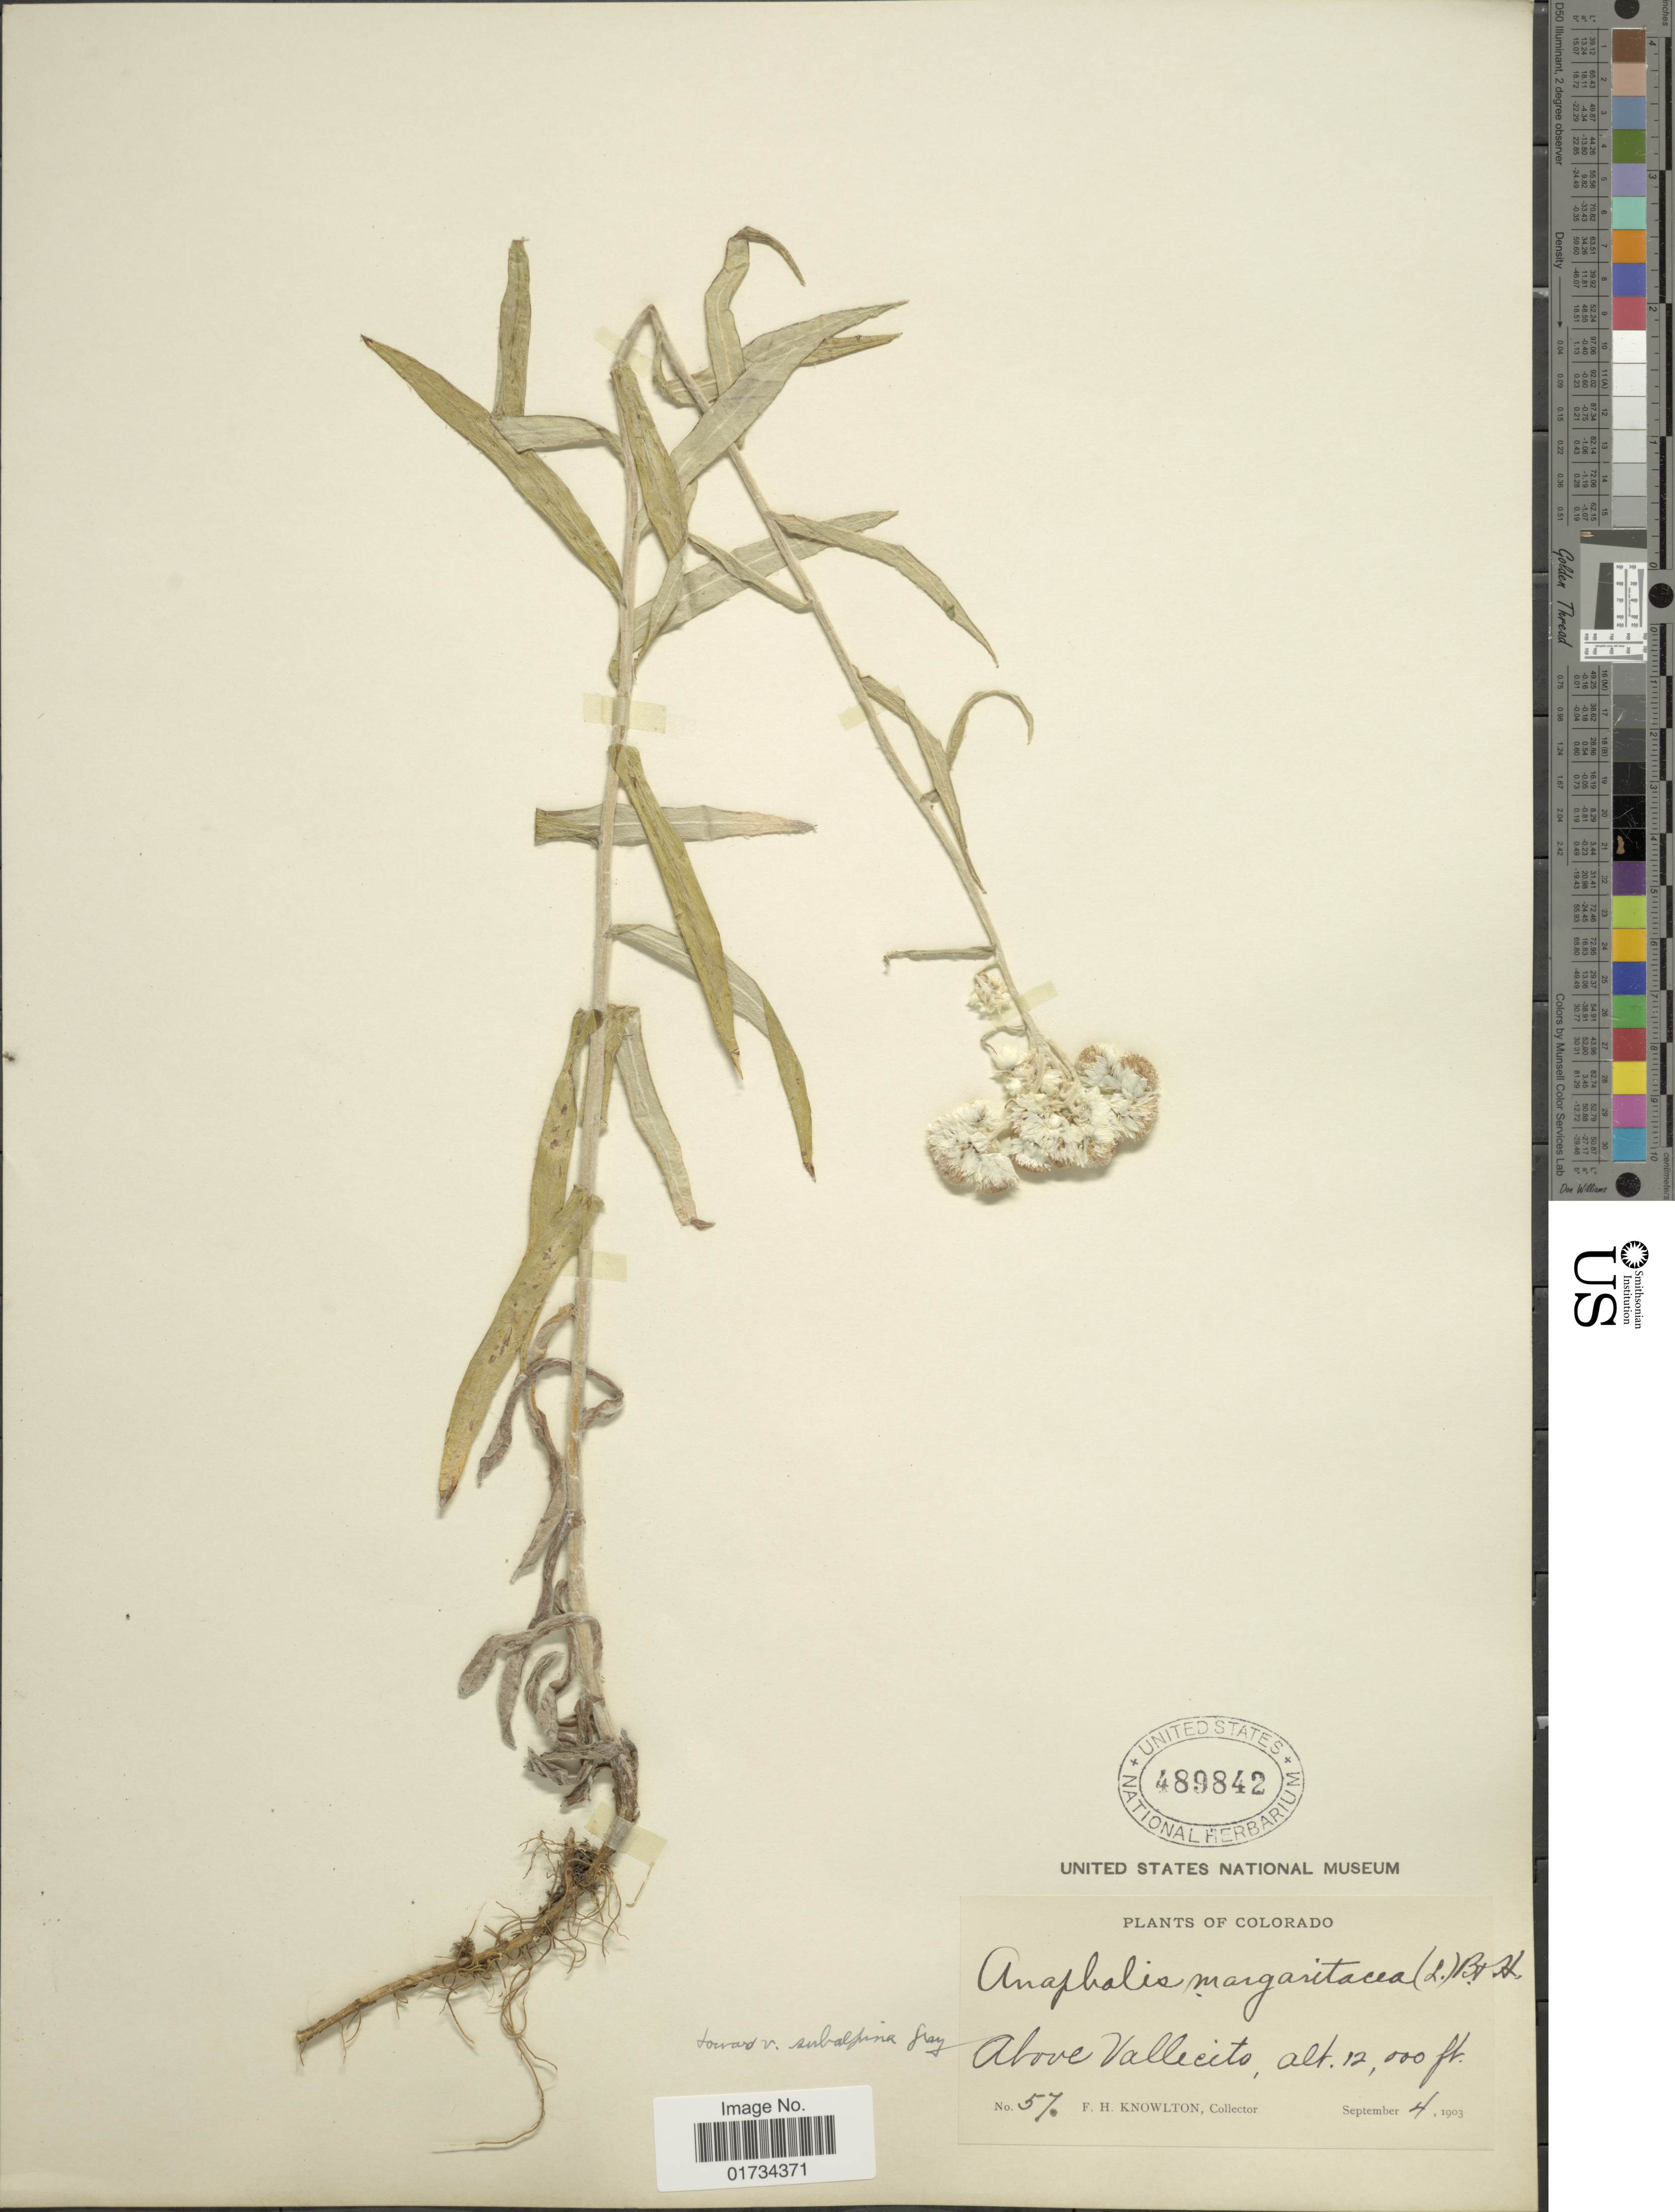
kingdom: Plantae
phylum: Tracheophyta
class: Magnoliopsida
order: Asterales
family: Asteraceae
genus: Anaphalis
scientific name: Anaphalis subalpina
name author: (A. Gray) Rydb.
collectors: F. H. Knowlton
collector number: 57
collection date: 1903-09-04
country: United States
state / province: Colorado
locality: Colorado. Above Vallecito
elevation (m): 3658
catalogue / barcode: US 489842